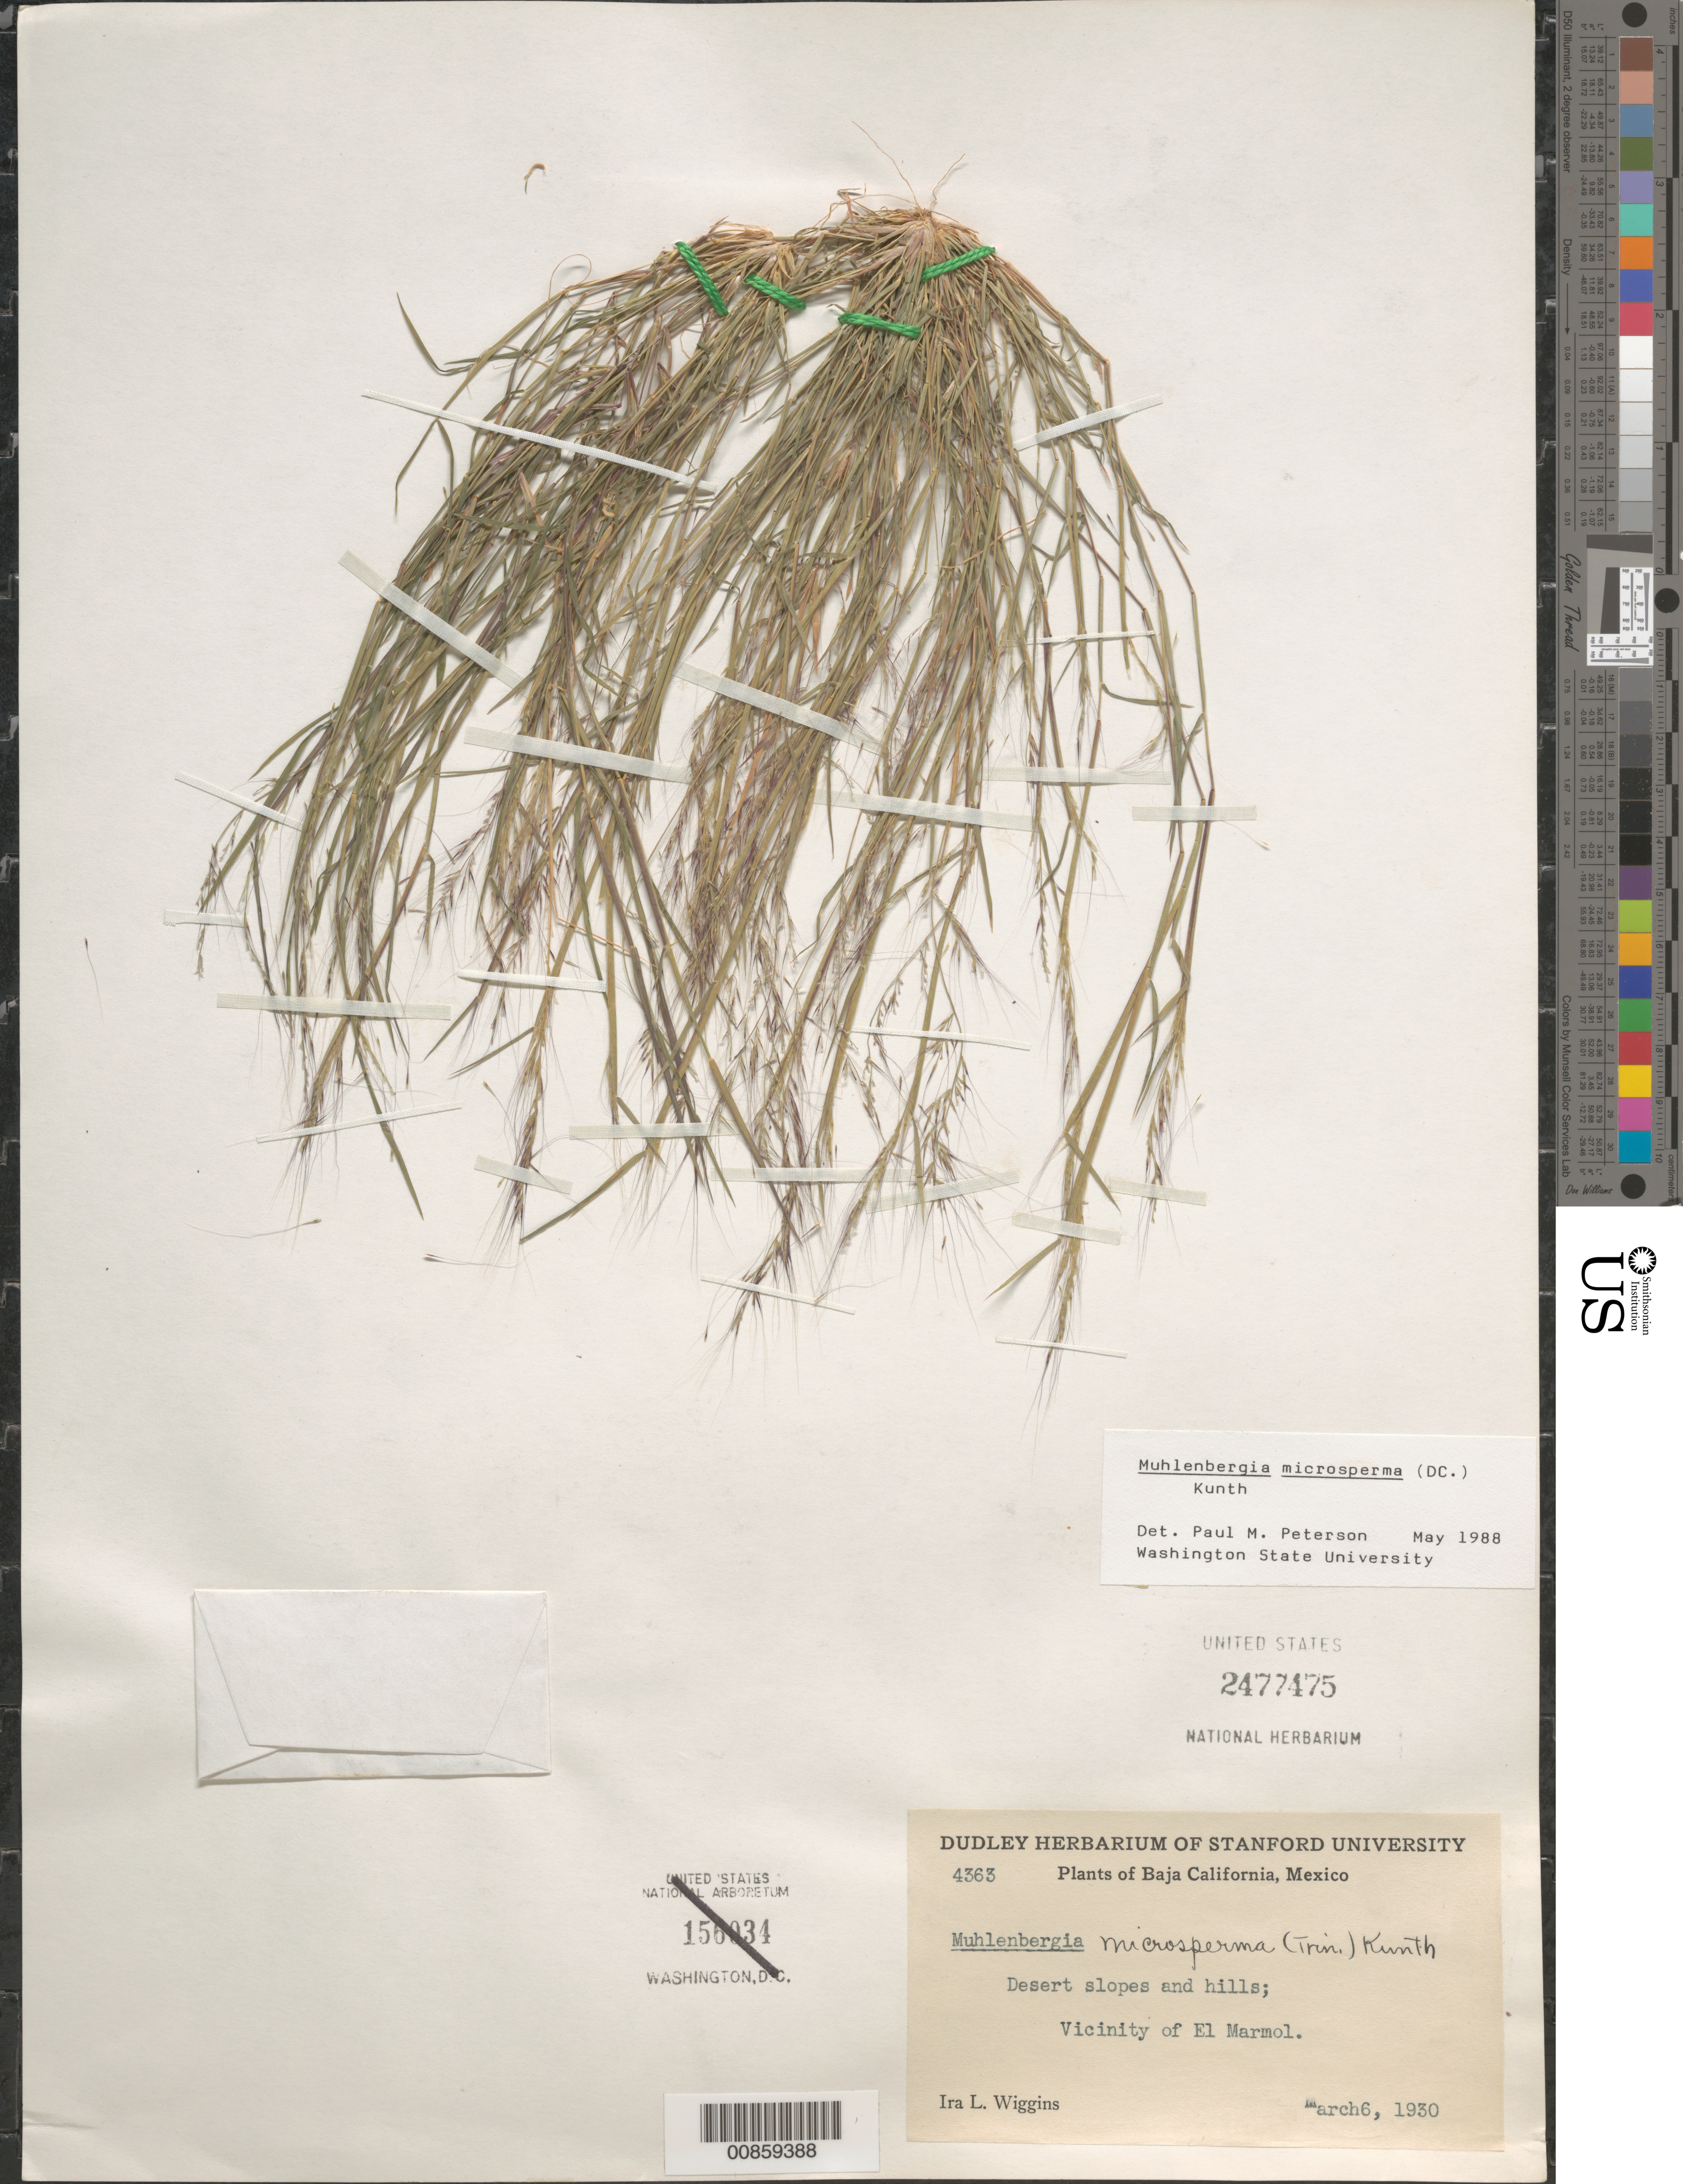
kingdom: Plantae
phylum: Tracheophyta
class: Liliopsida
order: Poales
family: Poaceae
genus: Muhlenbergia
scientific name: Muhlenbergia microsperma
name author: (DC.) Kunth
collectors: I. L. Wiggins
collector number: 4363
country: Mexico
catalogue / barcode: US 2477475